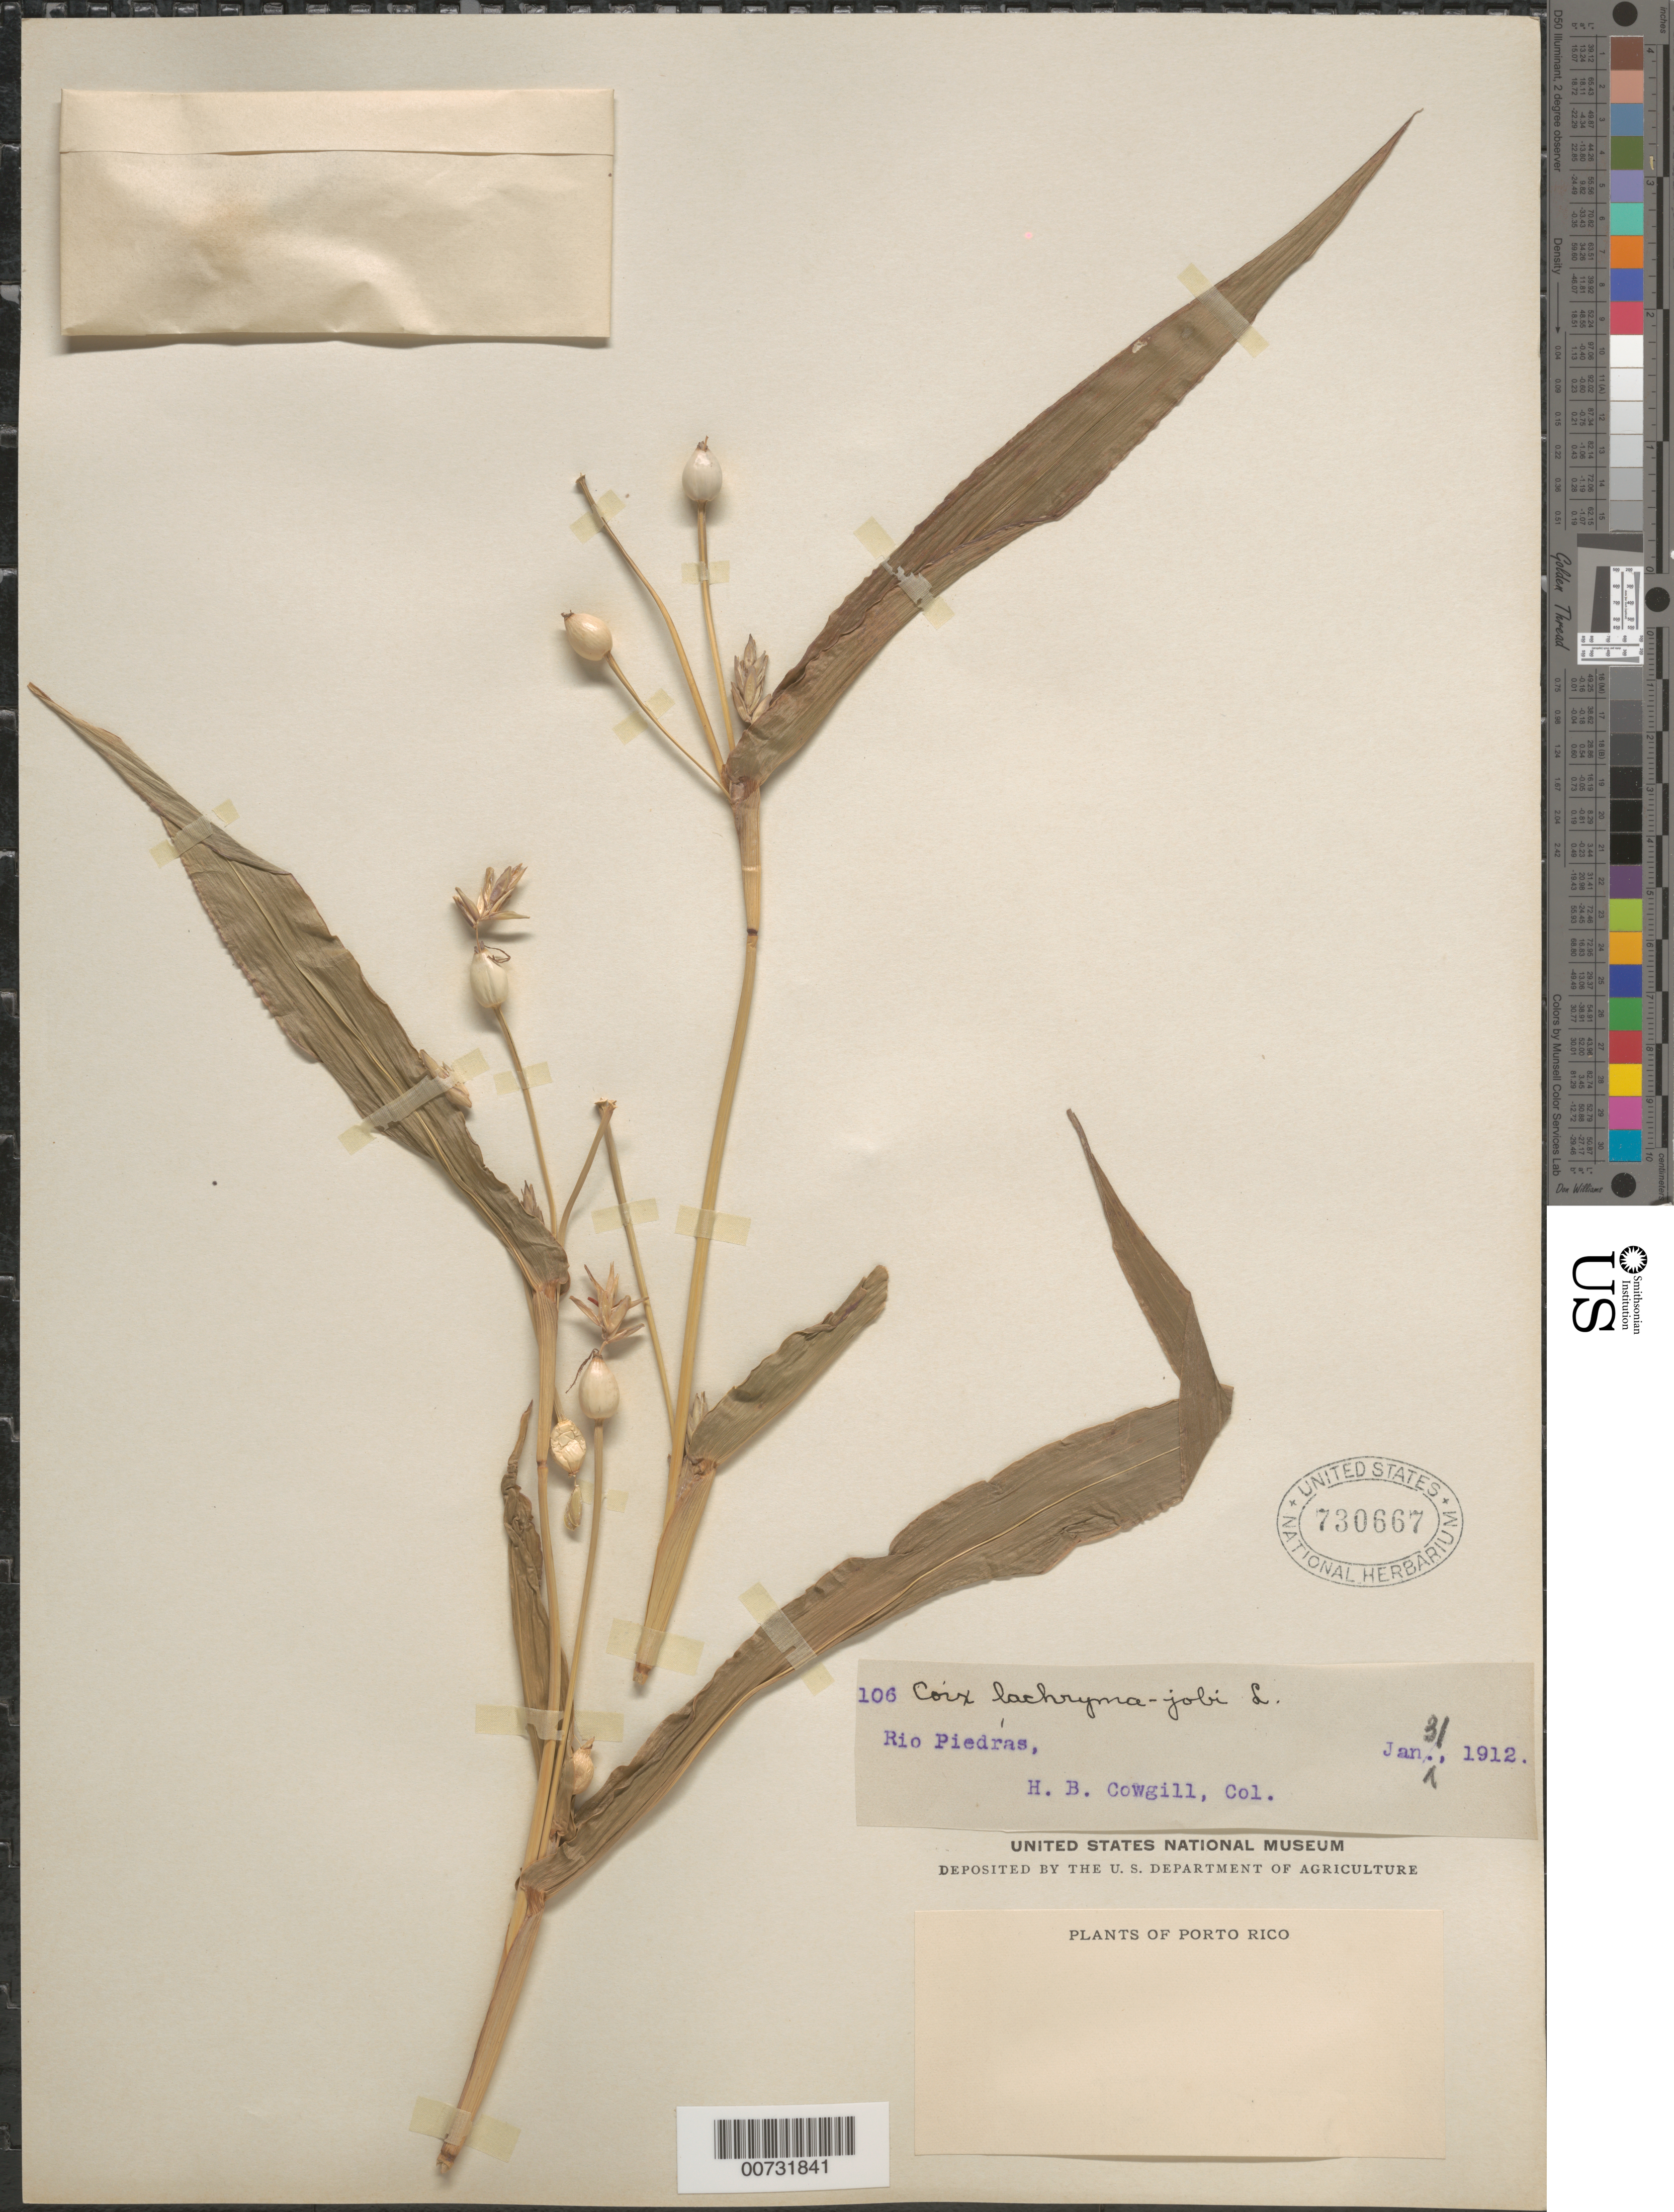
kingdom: Plantae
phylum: Tracheophyta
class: Liliopsida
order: Poales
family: Poaceae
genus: Coix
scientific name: Coix lacryma-jobi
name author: L.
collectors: H. Cowgill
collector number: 106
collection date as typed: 31 Jan 1912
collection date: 1912-01-31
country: Puerto Rico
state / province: San Juan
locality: Río Piedras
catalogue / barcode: US 730667